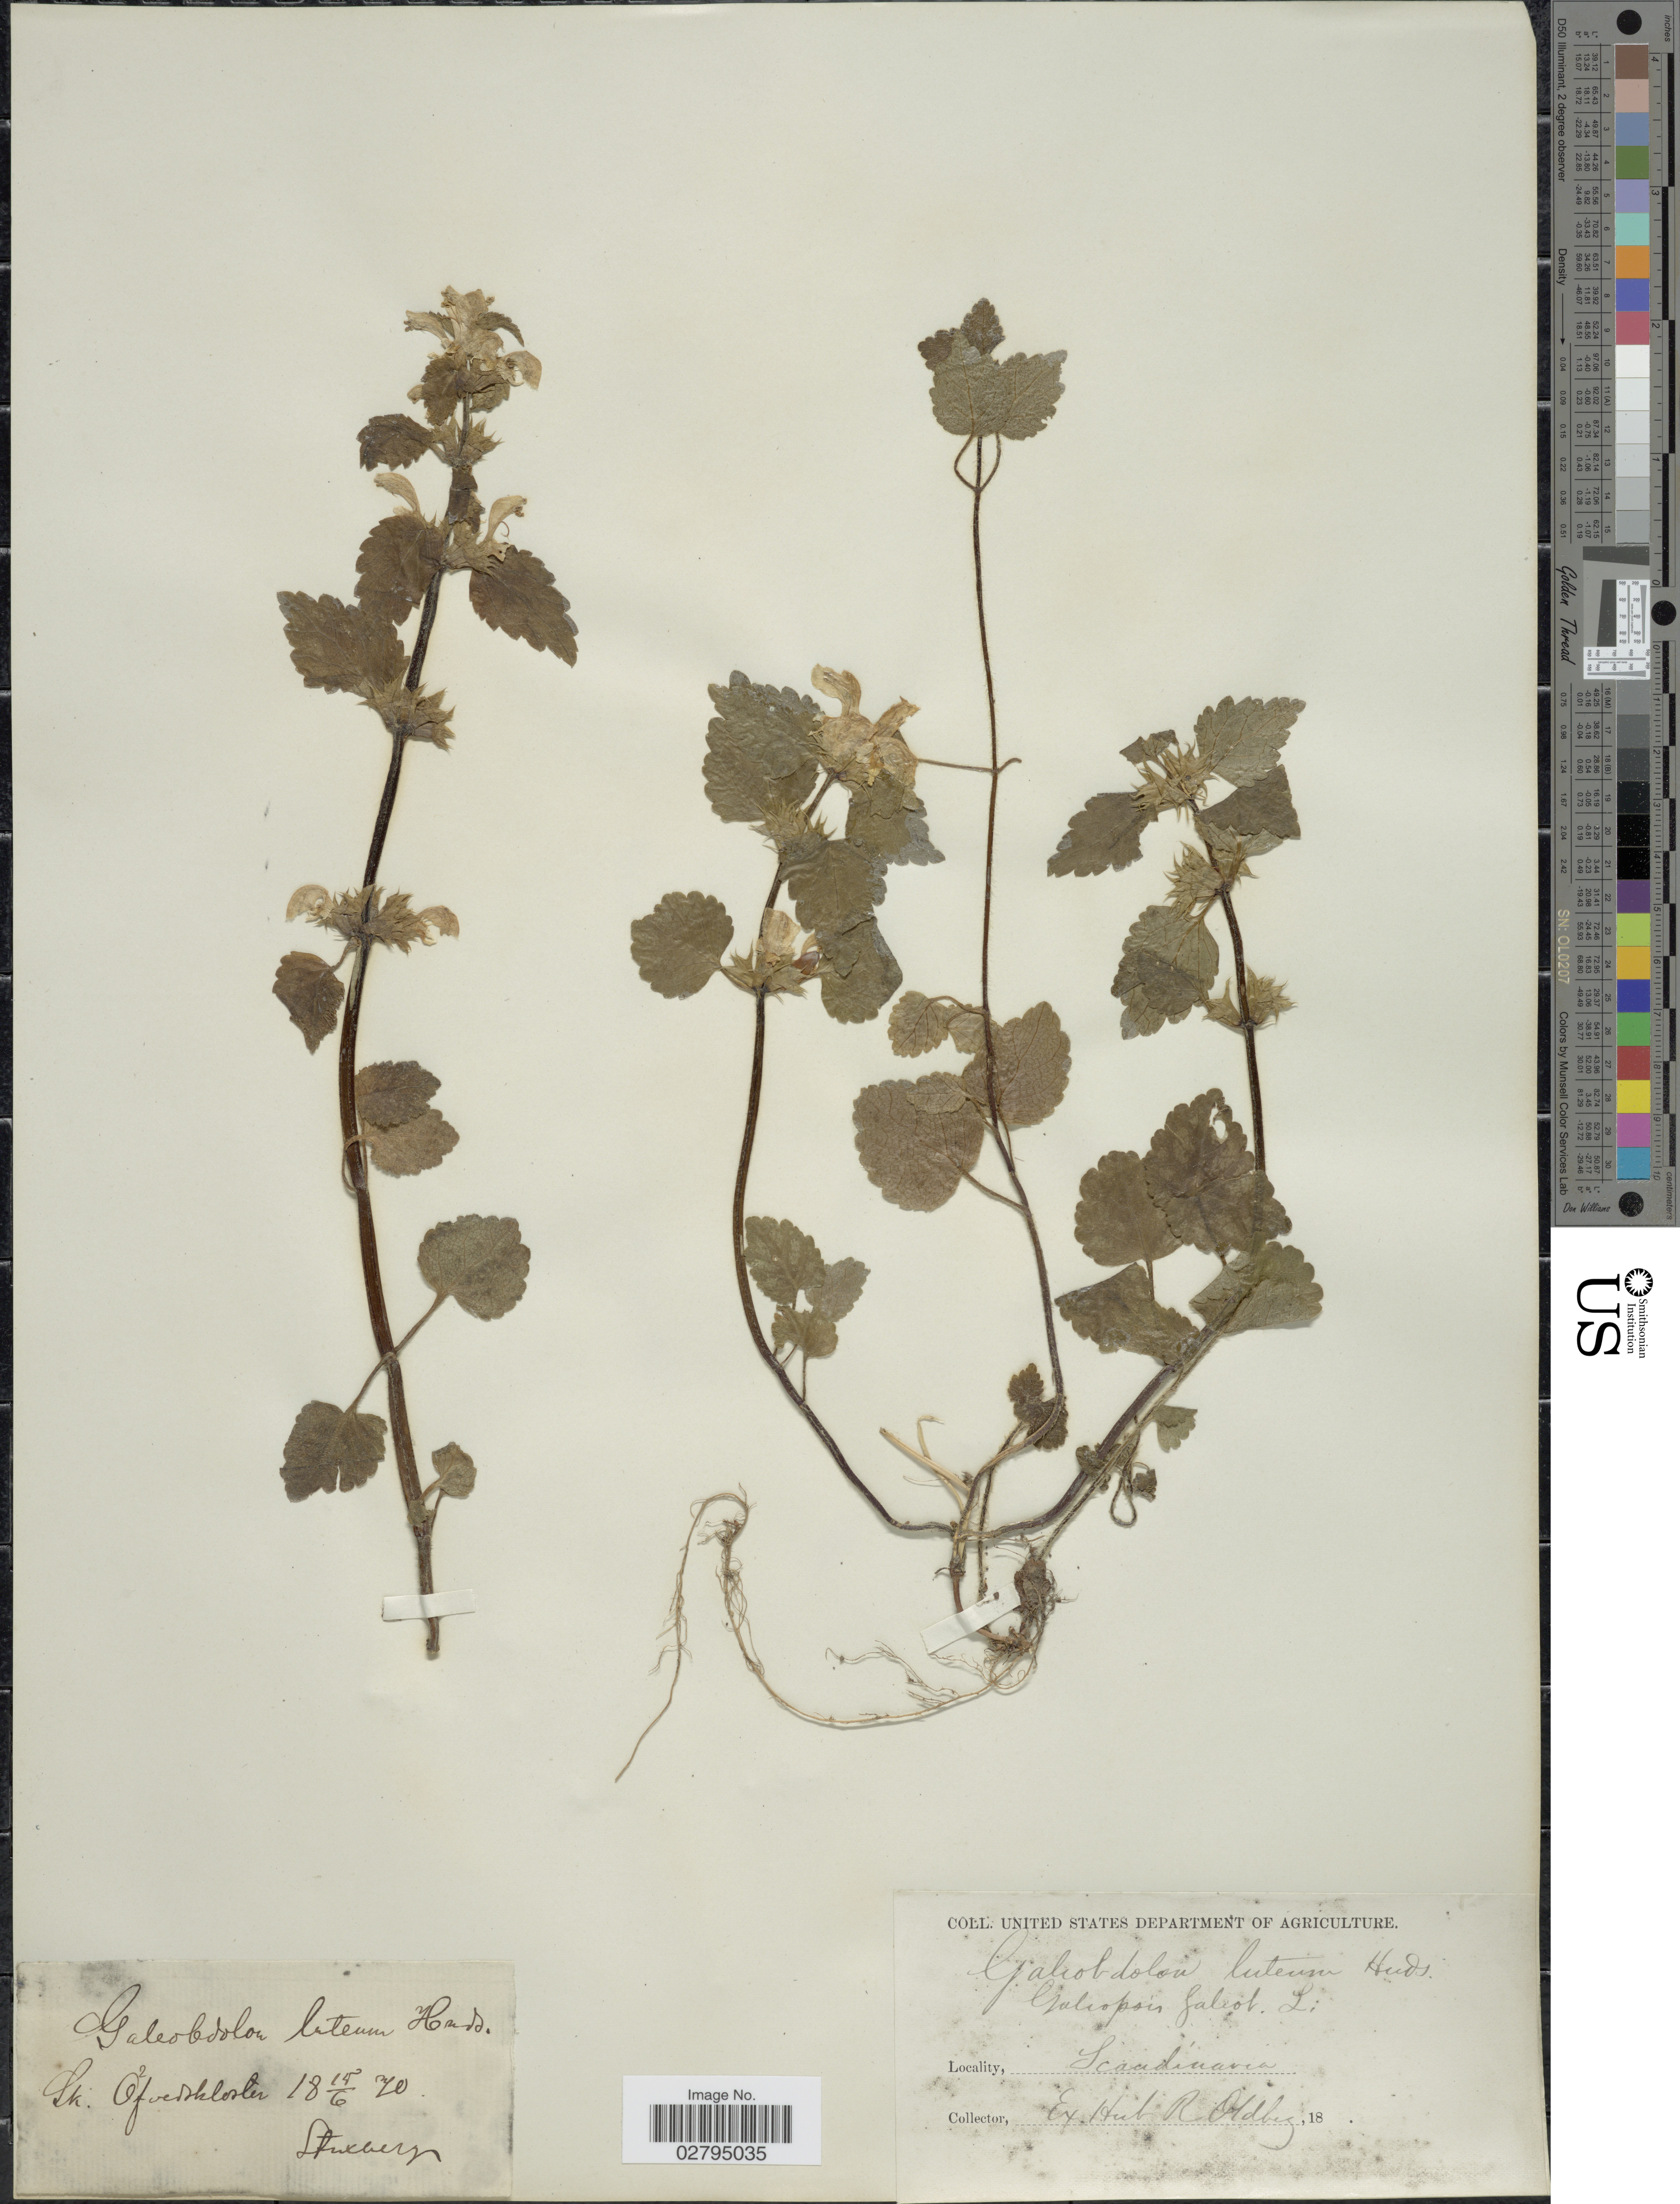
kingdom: Plantae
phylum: Tracheophyta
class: Magnoliopsida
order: Lamiales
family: Lamiaceae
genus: Lamium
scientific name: Lamium galeobdolon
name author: (L.) L.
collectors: Stuxberg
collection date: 1870-06-14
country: Sweden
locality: Scandinavia. Sk. Ofvedskloster.